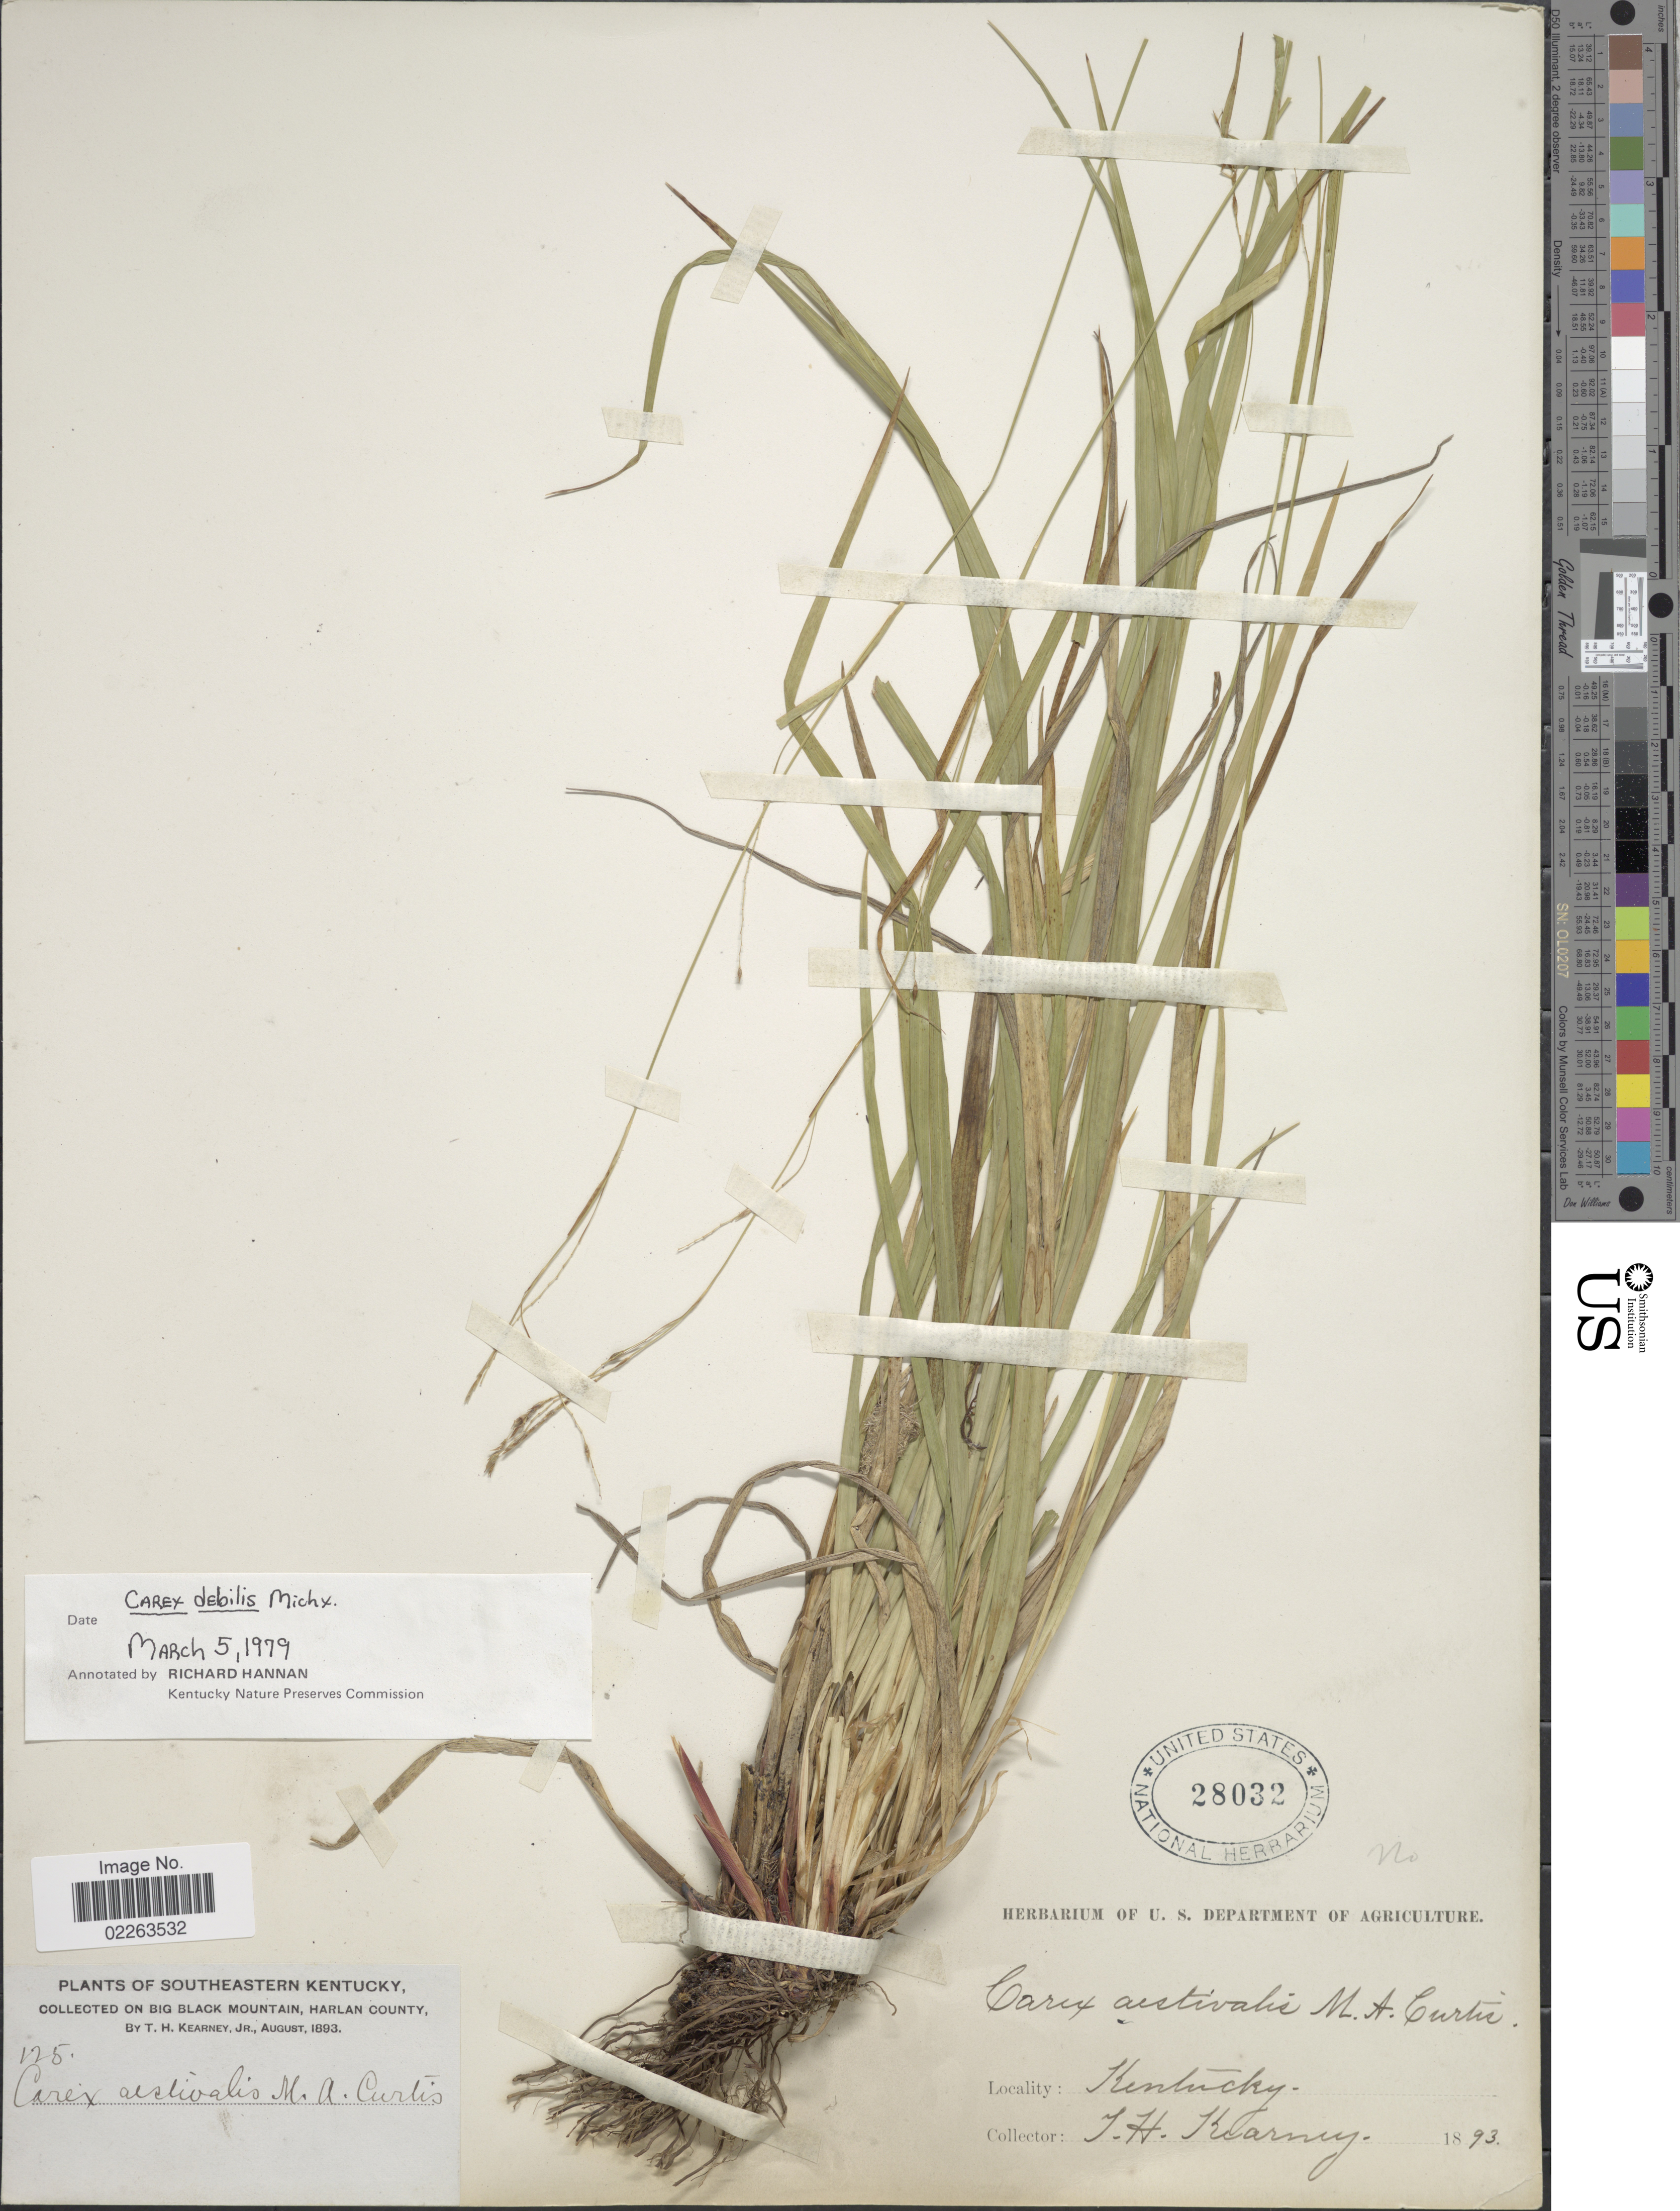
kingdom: Plantae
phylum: Tracheophyta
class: Liliopsida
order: Poales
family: Cyperaceae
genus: Carex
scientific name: Carex debilis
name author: Michx.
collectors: T. H. Kearney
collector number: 125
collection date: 1893-08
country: United States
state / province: Kentucky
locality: Southeastern Kentucky, on Big Black Mountain, Harlan County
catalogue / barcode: US 28032